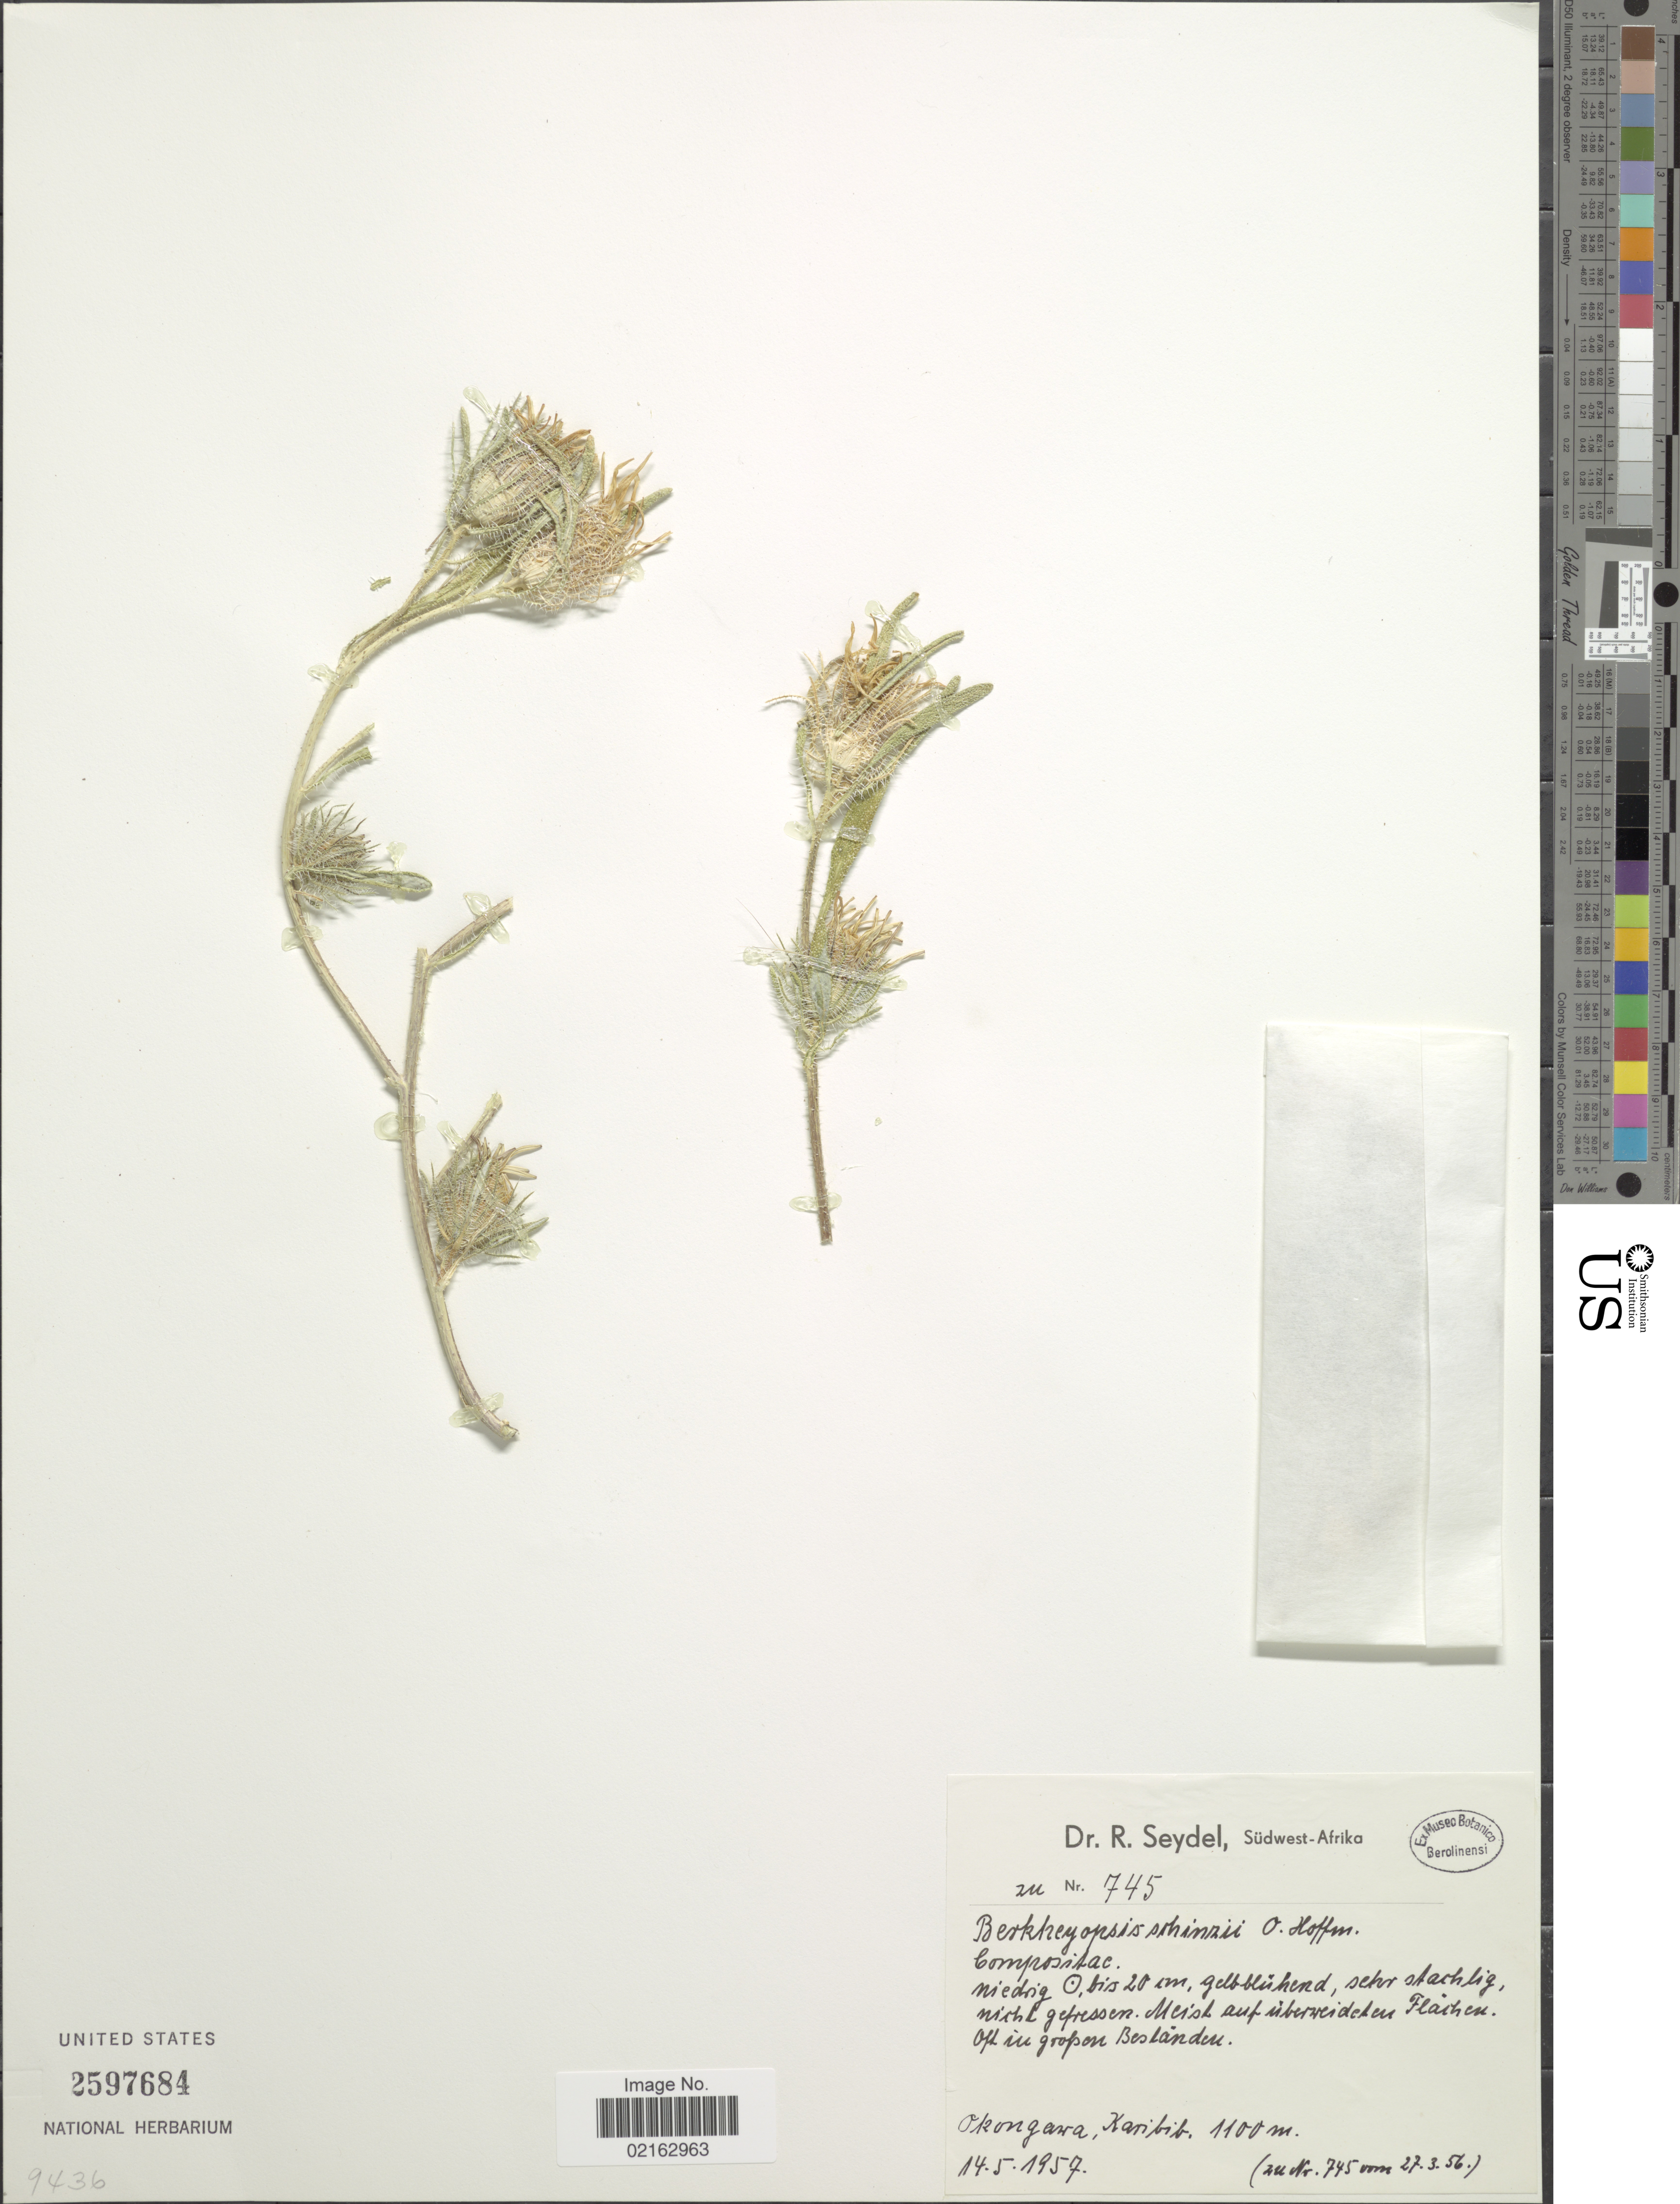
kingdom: Plantae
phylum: Tracheophyta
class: Magnoliopsida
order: Asterales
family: Asteraceae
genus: Hirpicium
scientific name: Hirpicium gorterioides subsp. schinzii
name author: (O. Hoffm.) Roessler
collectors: R. Seydel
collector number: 745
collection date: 1957-05-14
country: Namibia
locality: Okongawa, Karibib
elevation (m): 1100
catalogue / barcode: US 2597684